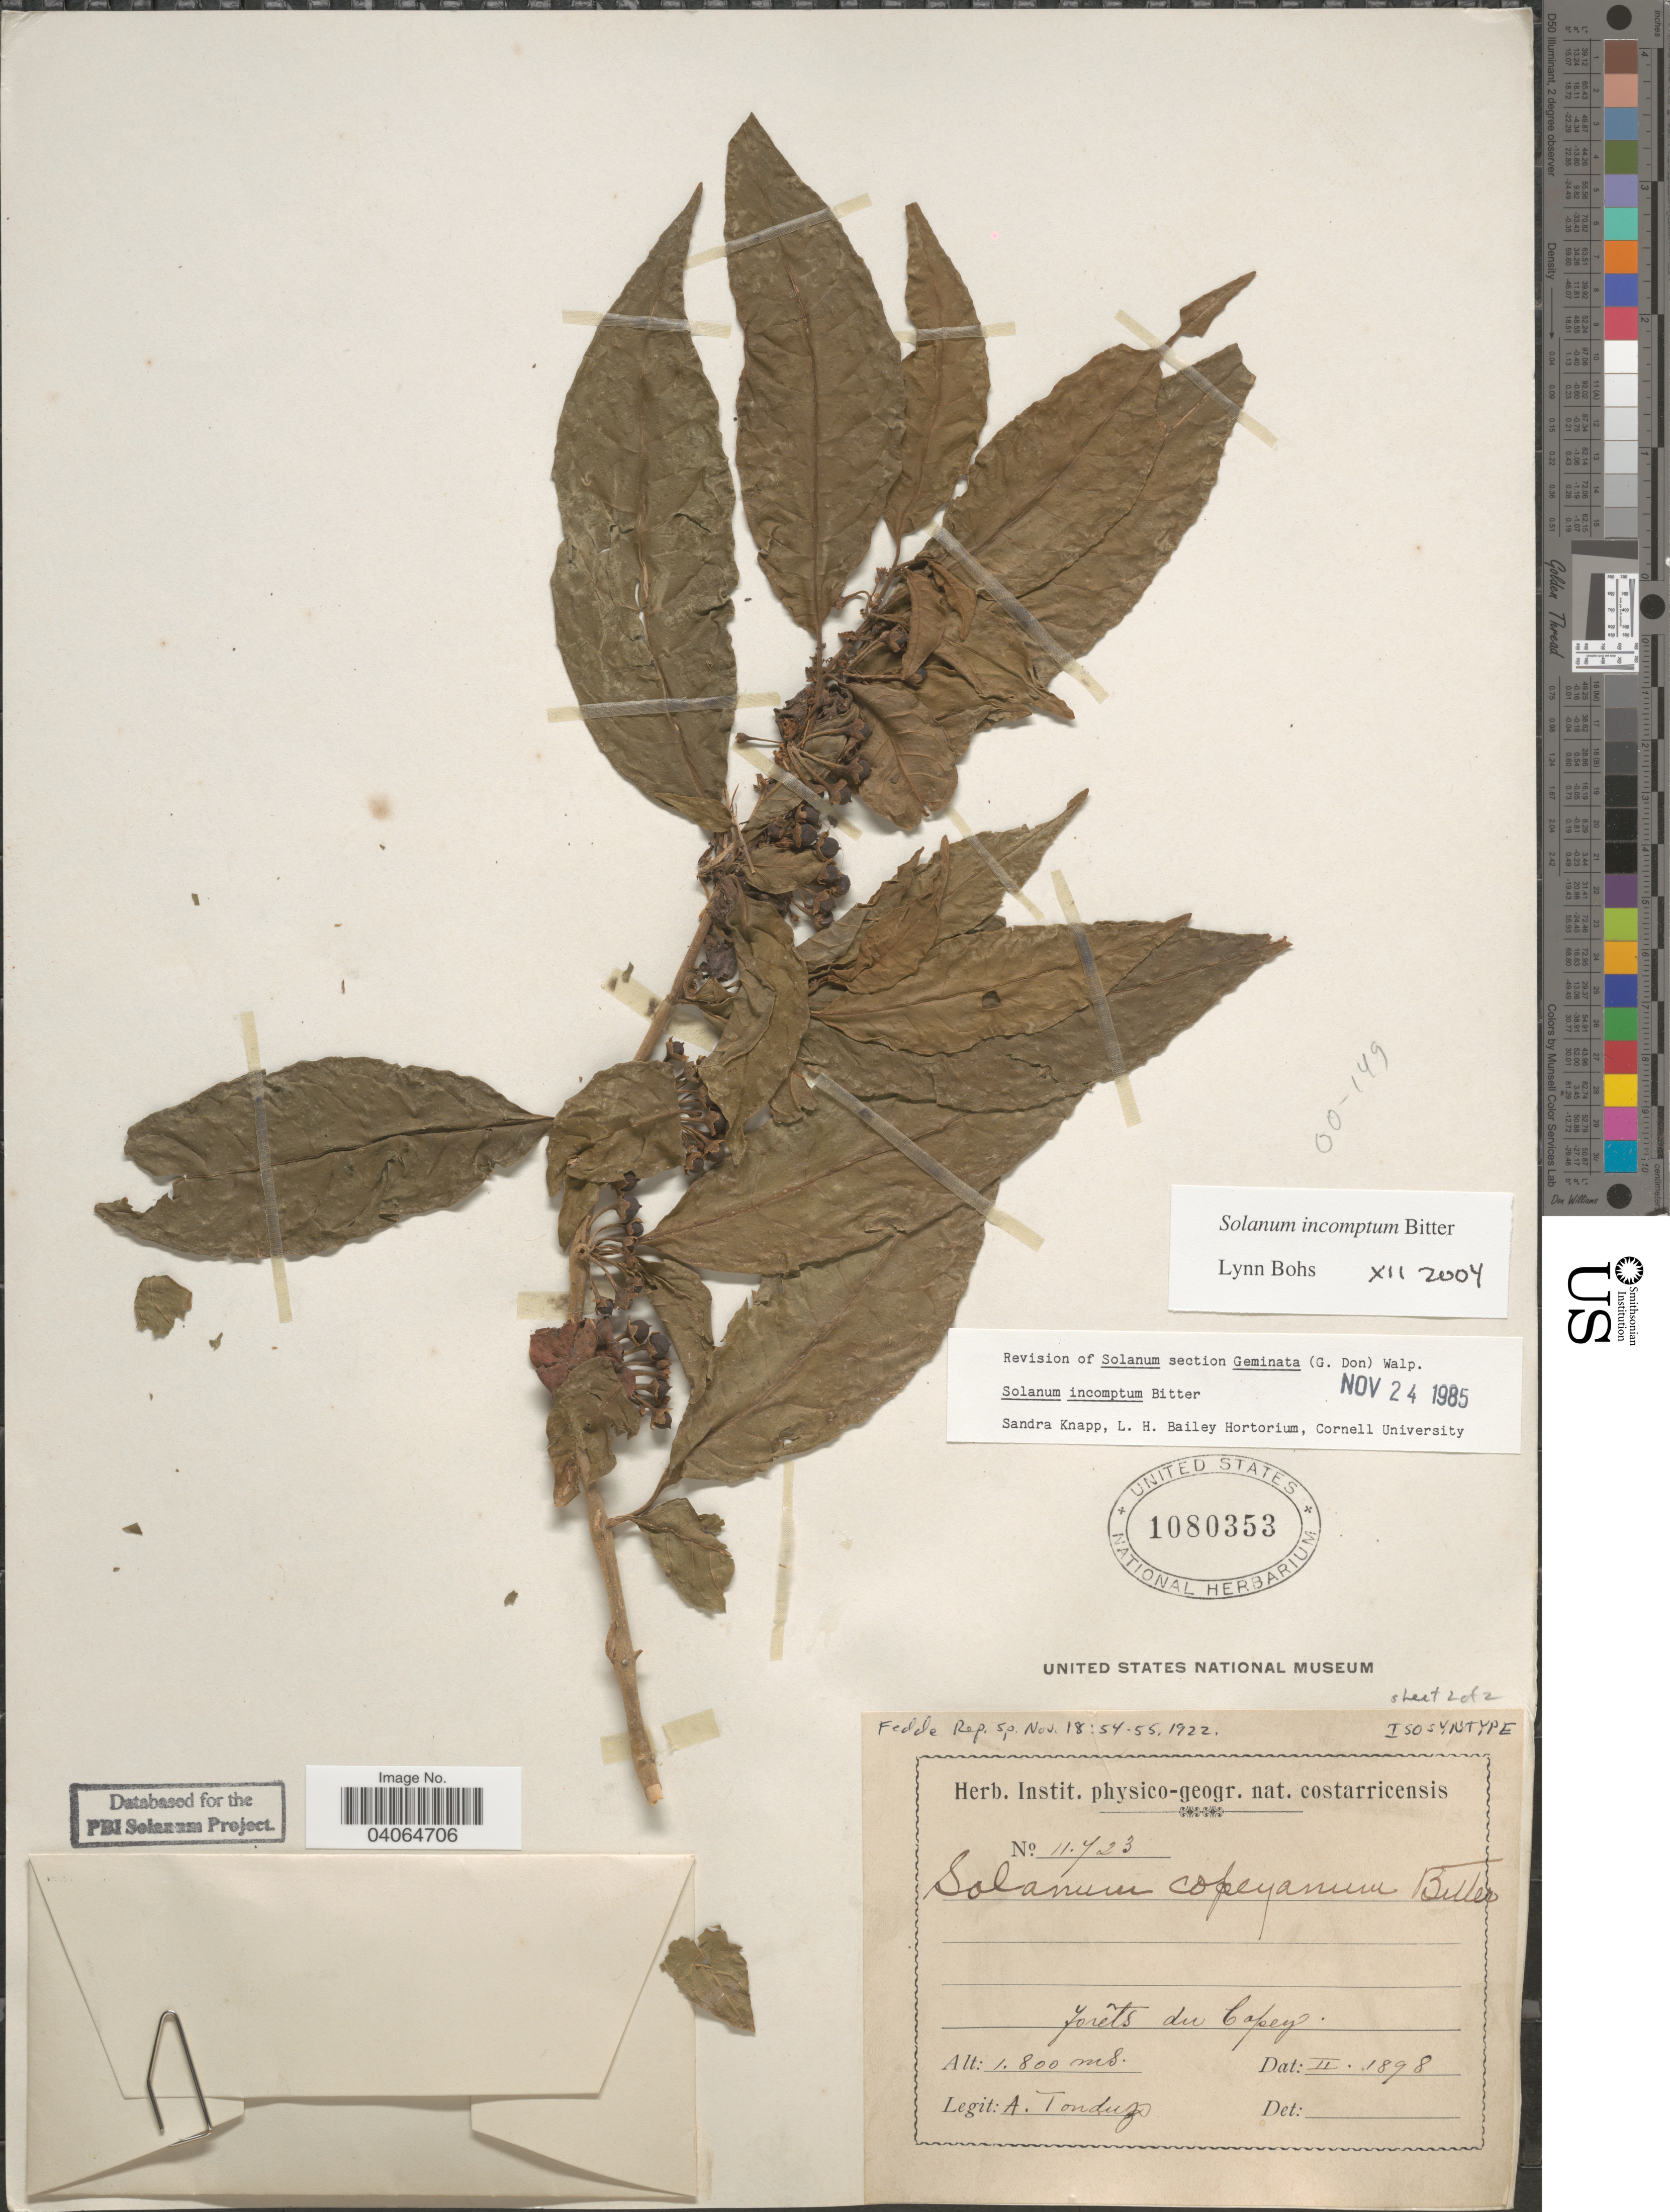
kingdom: Plantae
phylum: Tracheophyta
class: Magnoliopsida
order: Solanales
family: Solanaceae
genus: Solanum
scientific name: Solanum incomptum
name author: Bitter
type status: Isosyntype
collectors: A. Tonduz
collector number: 11723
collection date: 1898-02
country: Costa Rica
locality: Forêts du Copey.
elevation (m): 1800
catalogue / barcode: US 1080353